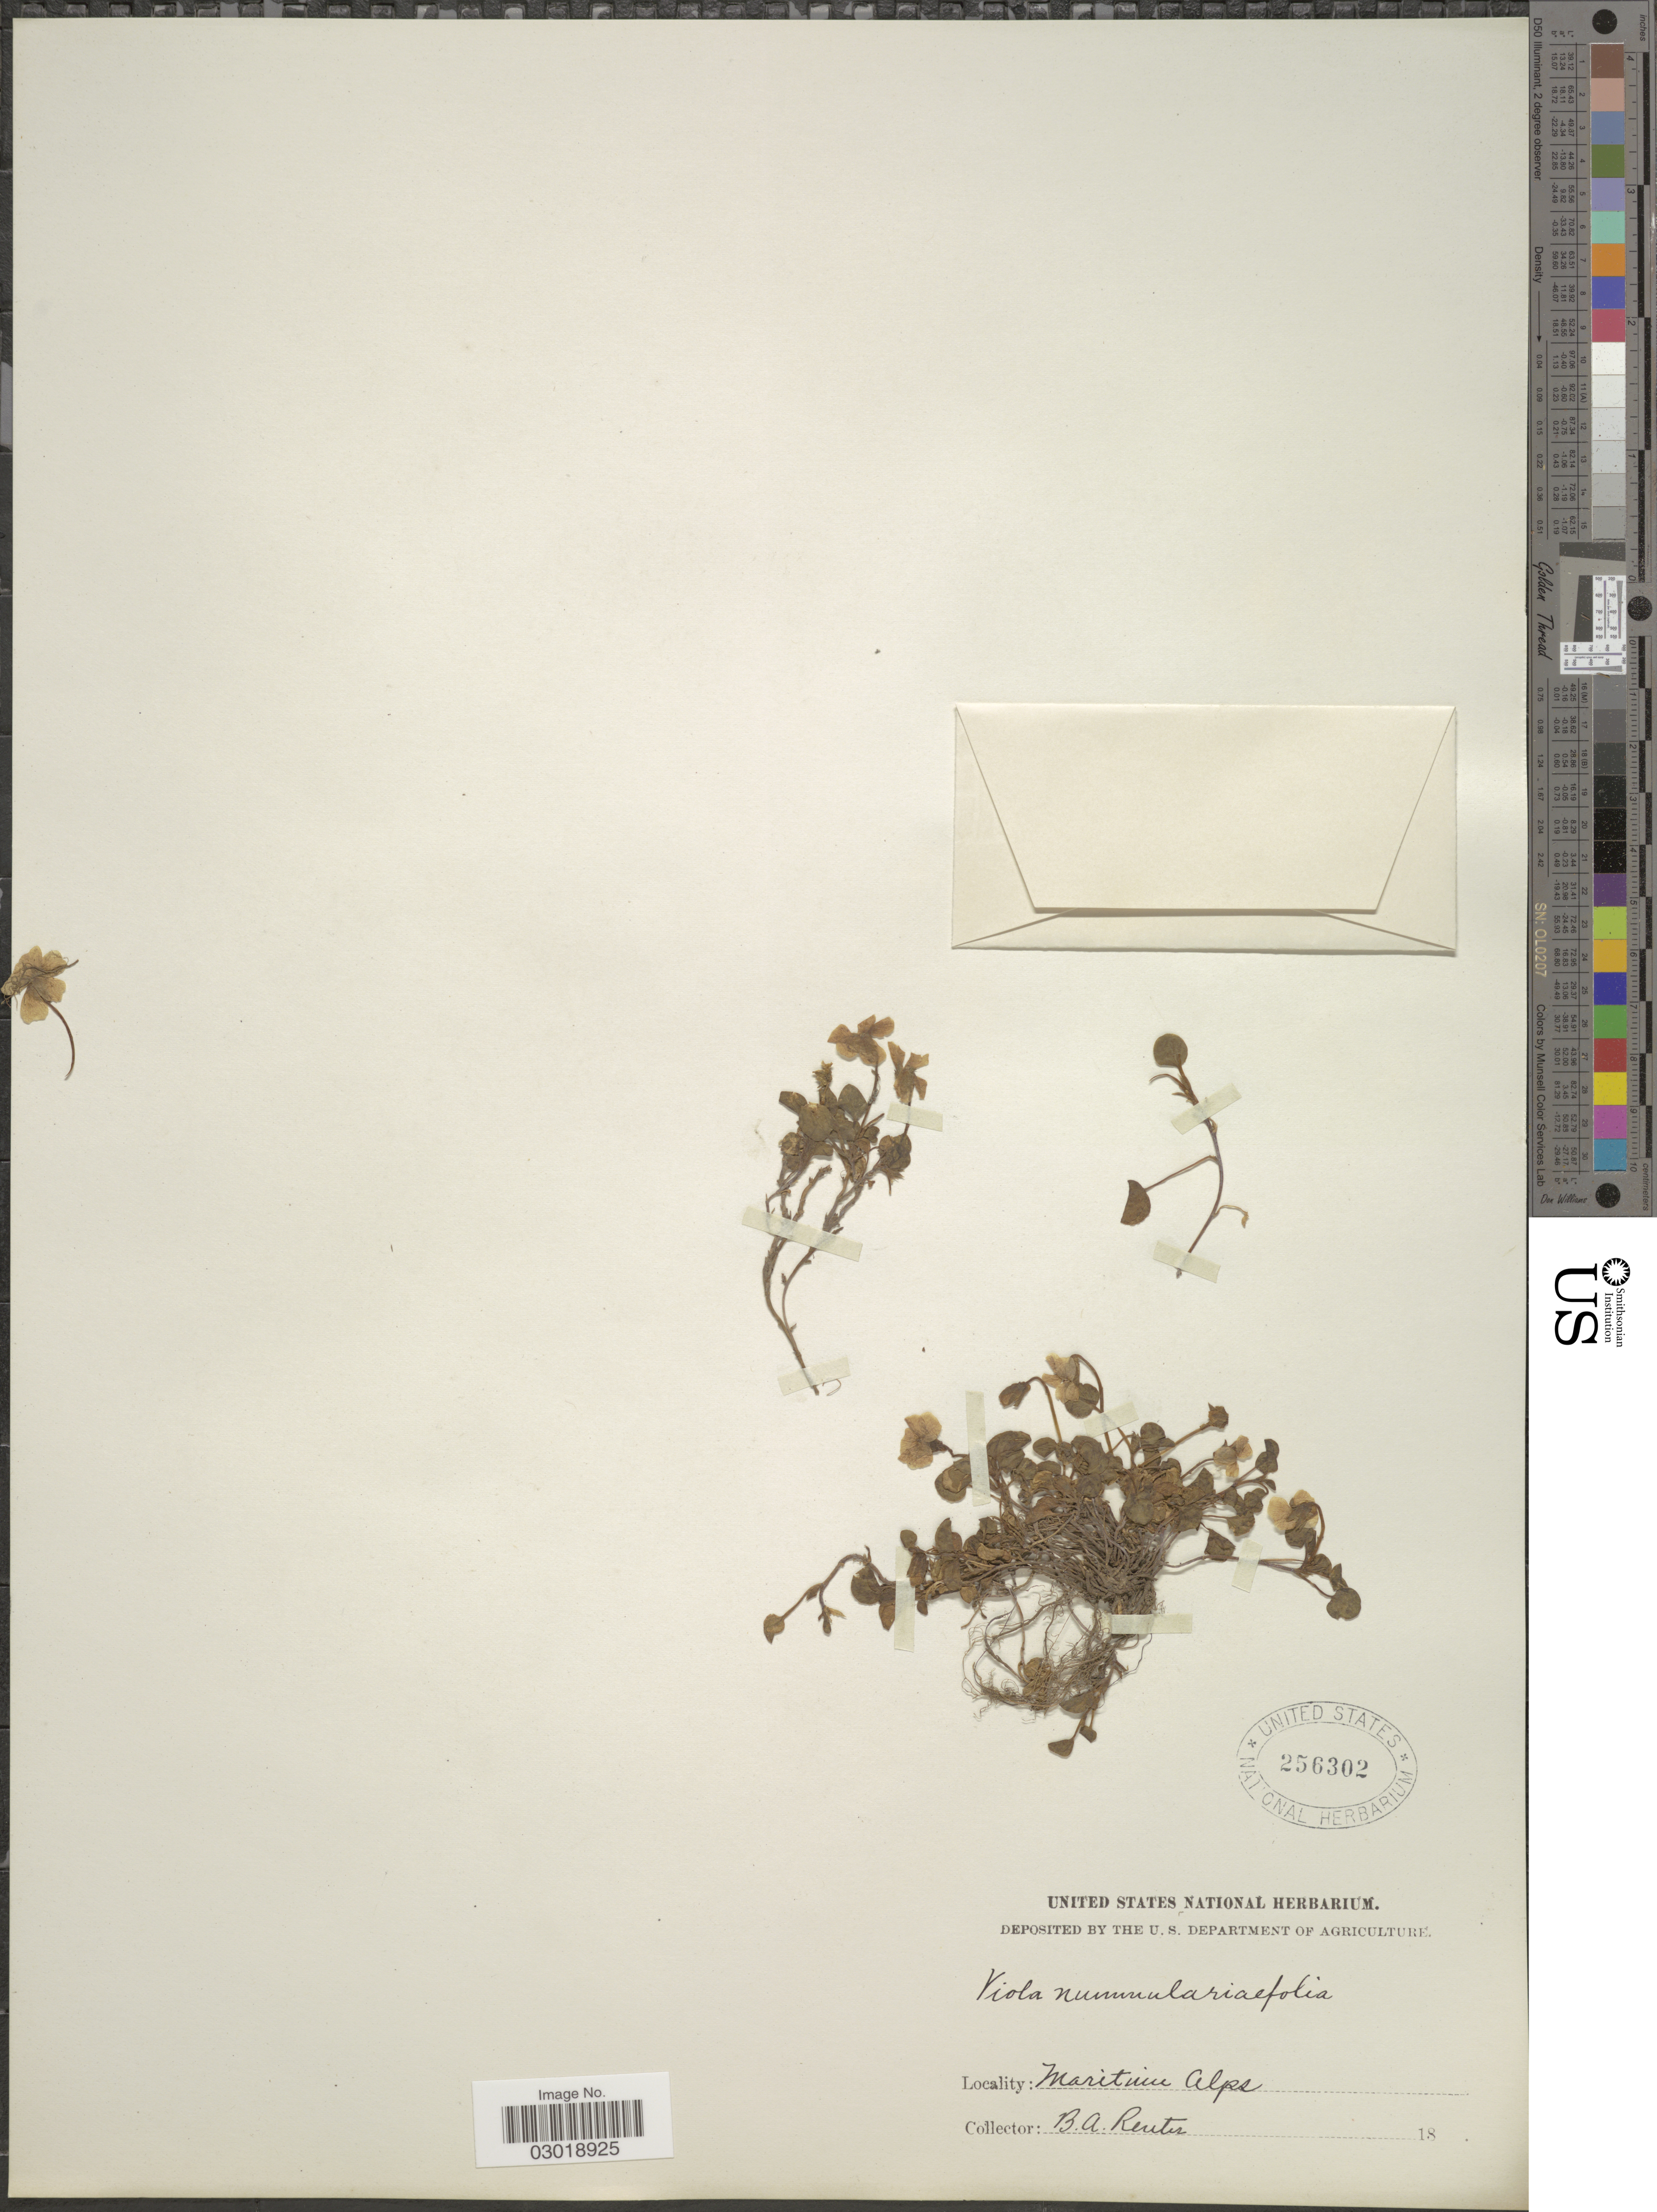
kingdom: Plantae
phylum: Tracheophyta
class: Magnoliopsida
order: Malpighiales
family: Violaceae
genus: Viola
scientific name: Viola nummulariifolia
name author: Vill.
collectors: B. Reuter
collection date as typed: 18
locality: Maritime Alps.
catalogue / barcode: US 256302